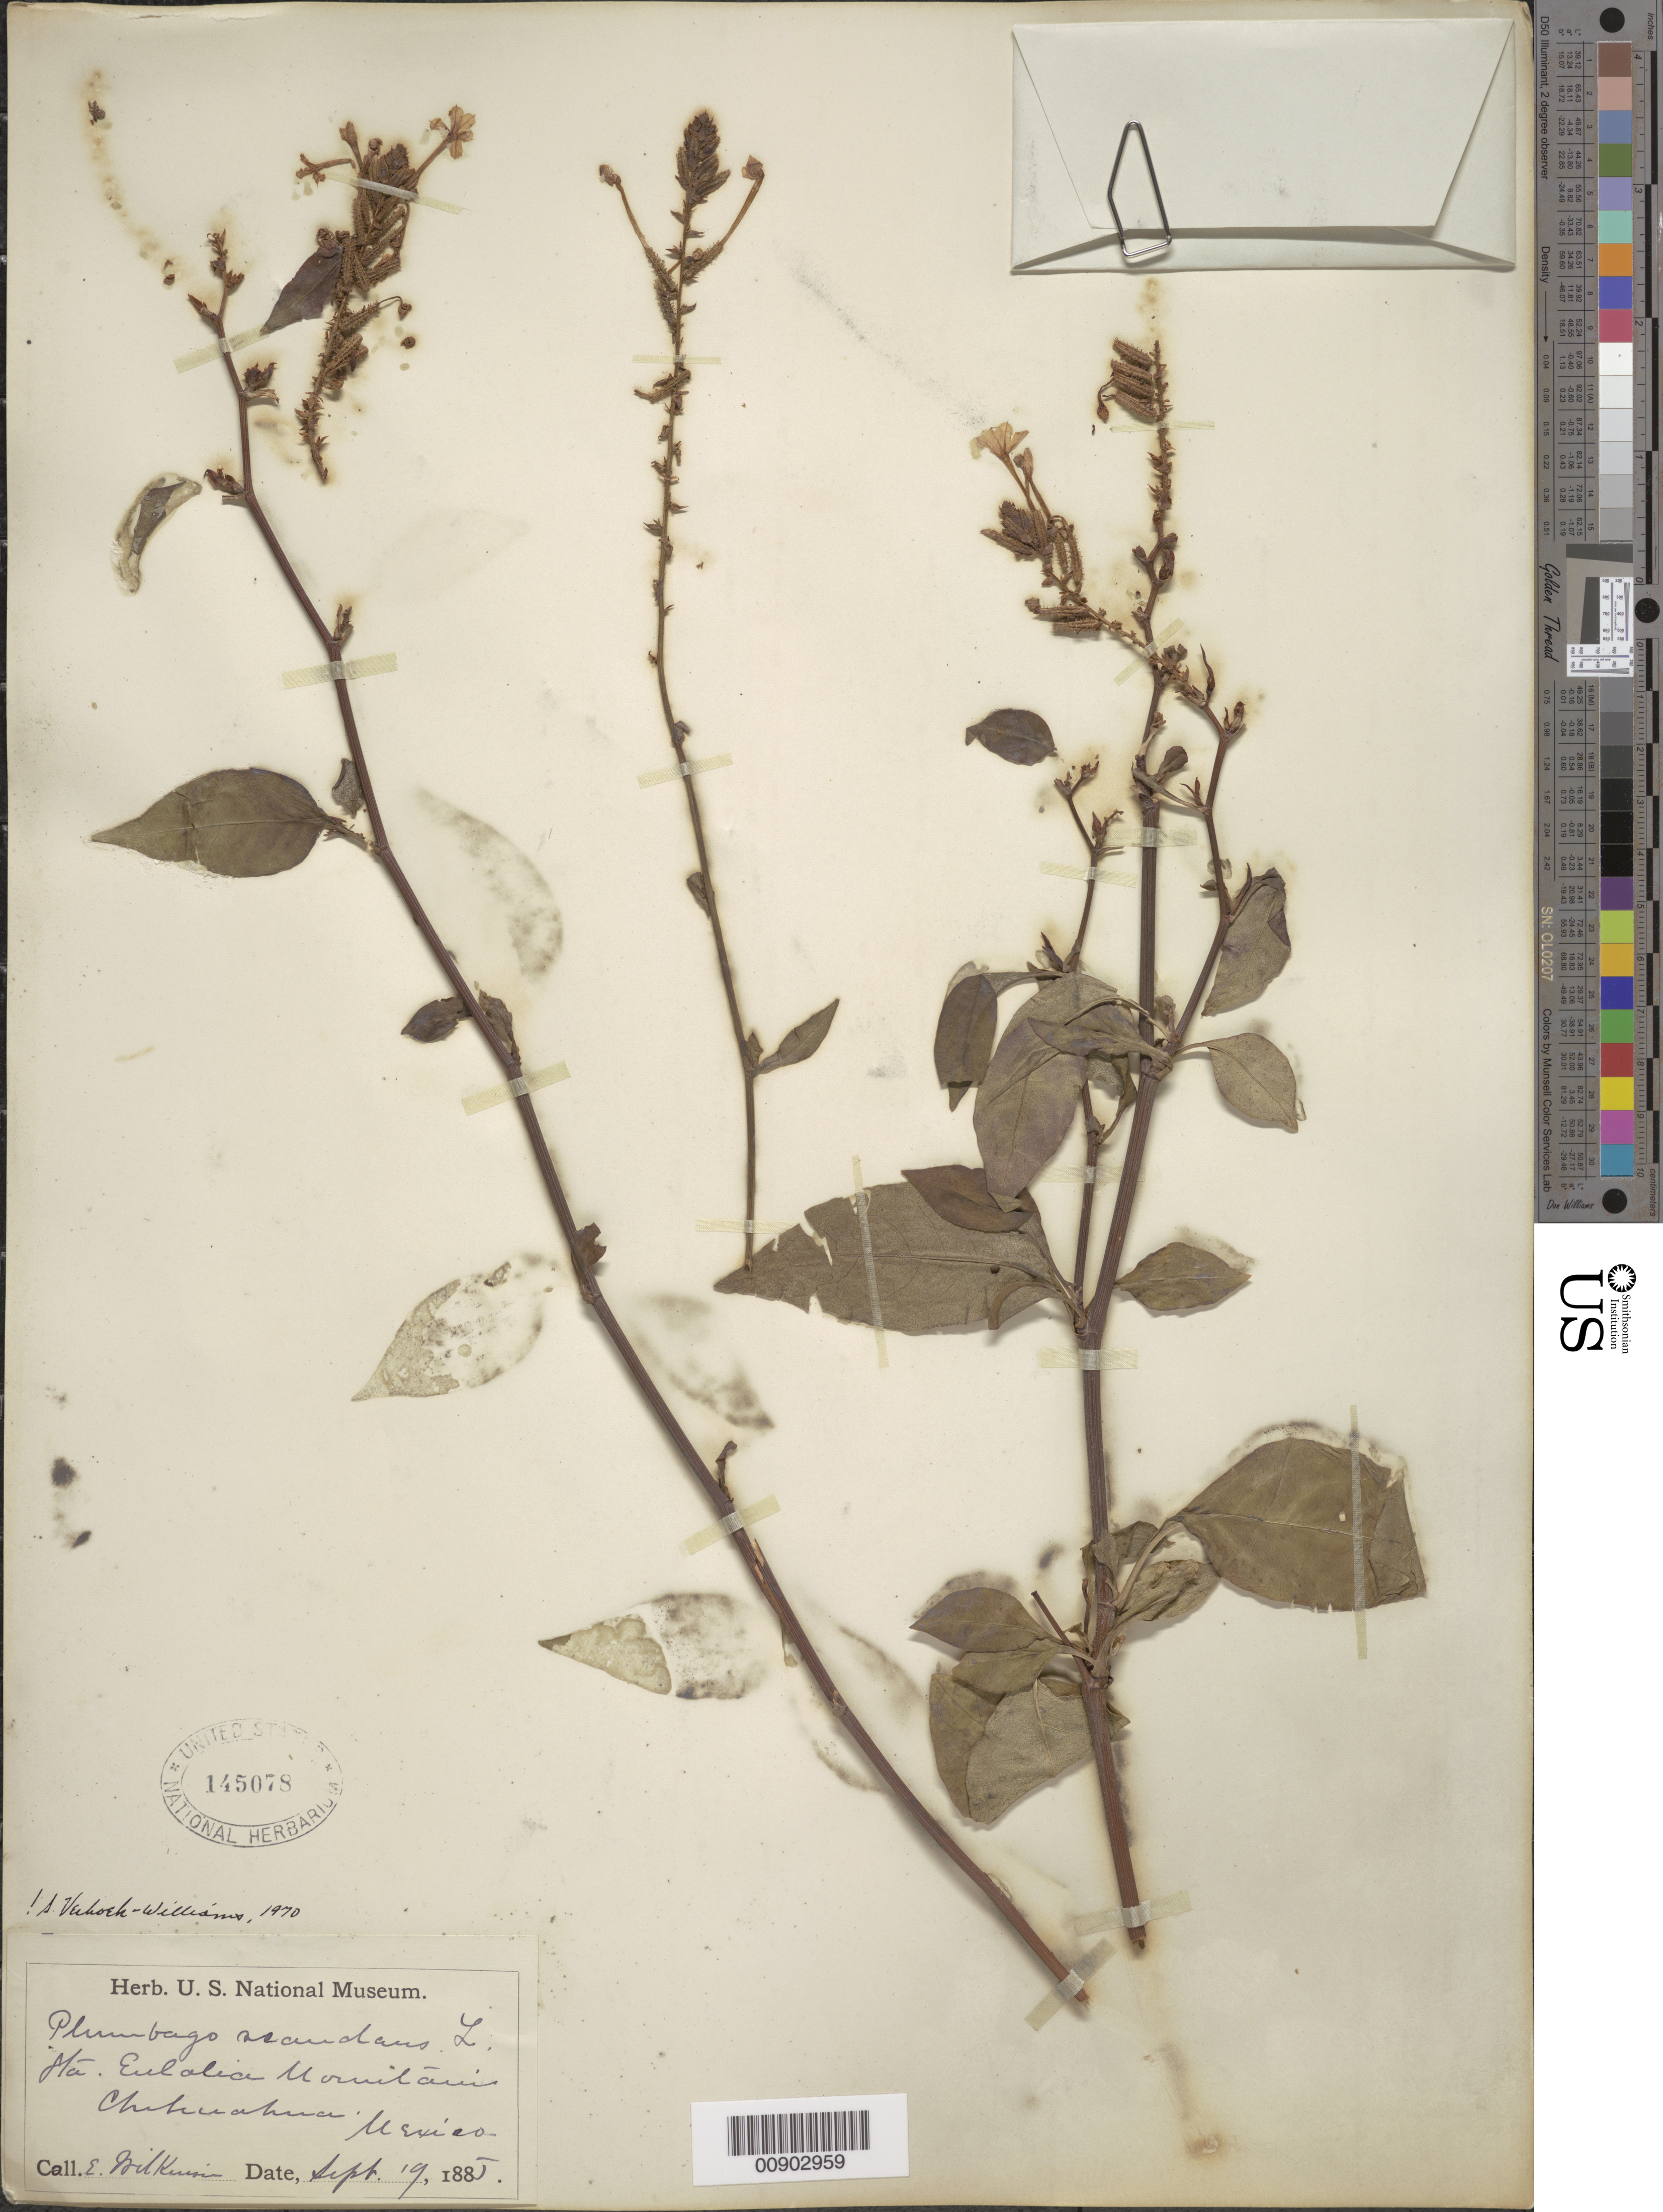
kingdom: Plantae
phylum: Tracheophyta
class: Magnoliopsida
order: Caryophyllales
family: Plumbaginaceae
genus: Plumbago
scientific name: Plumbago scandens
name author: L.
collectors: E. Wilkinson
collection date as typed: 19 Sep 1885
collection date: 1885-09-19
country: Mexico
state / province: Chihuahua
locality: Sta. Eulalia Mountains, Chihuahua.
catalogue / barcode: US 145078